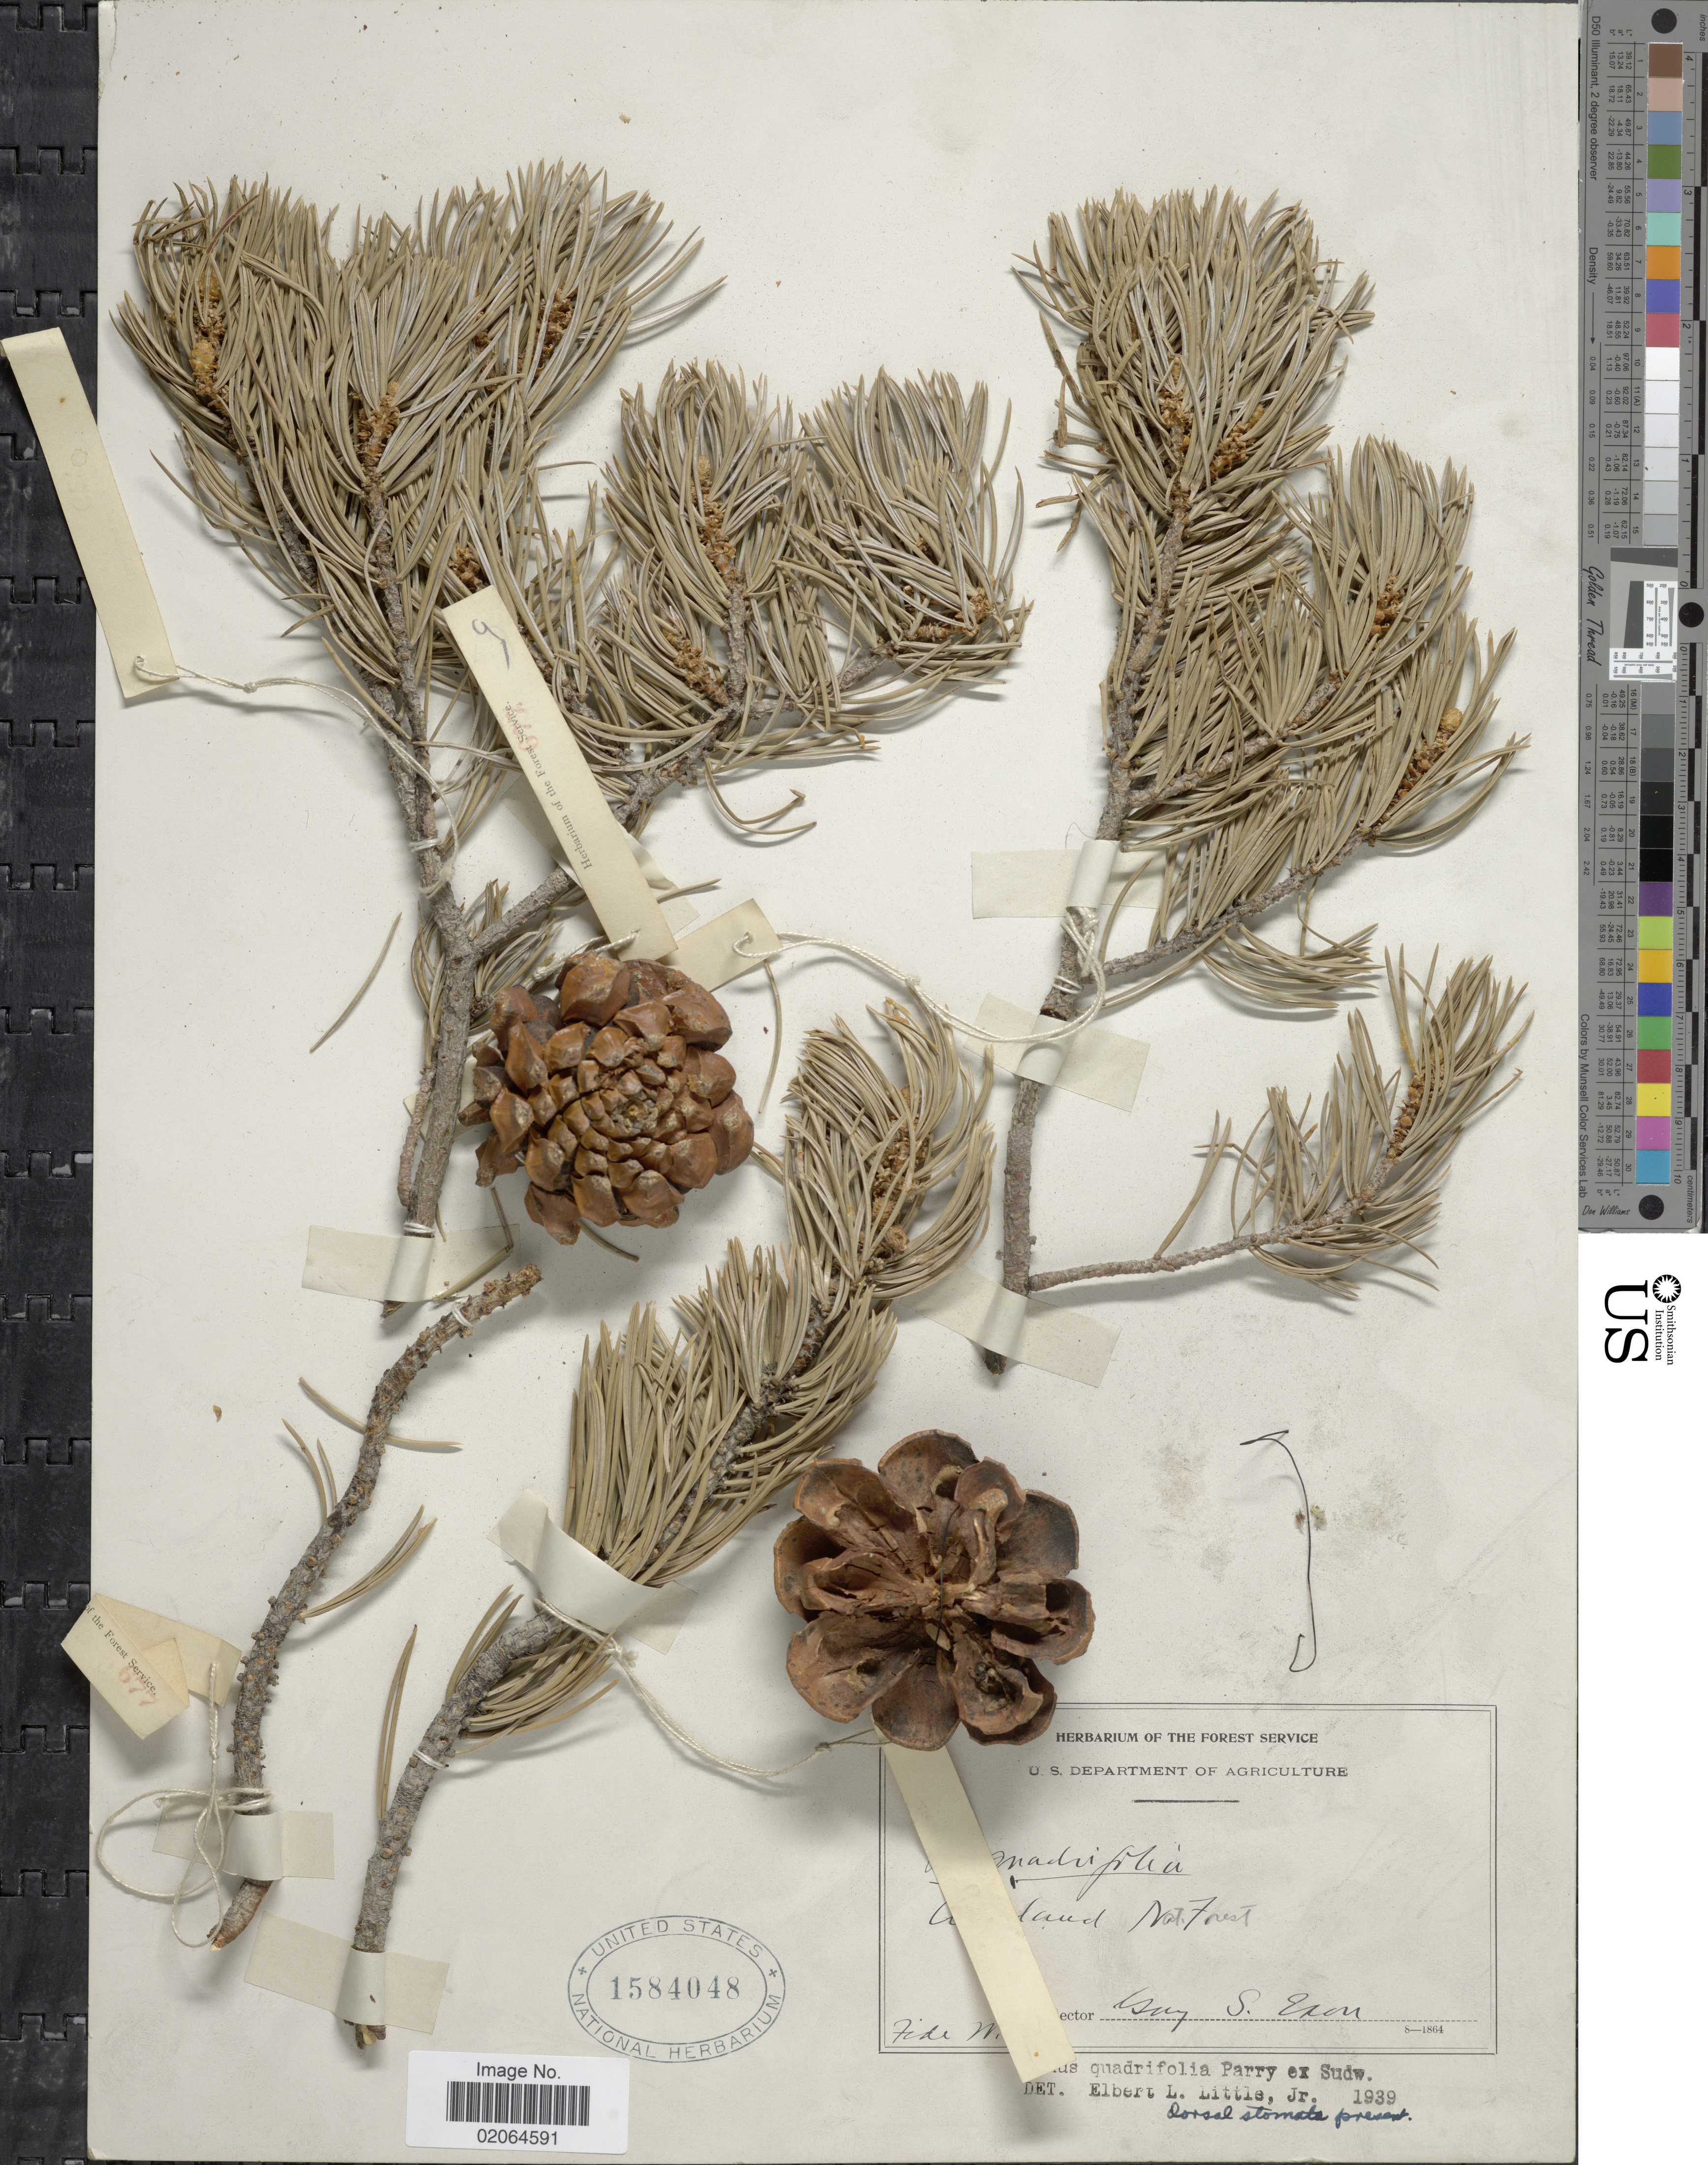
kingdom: Plantae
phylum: Tracheophyta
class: Pinopsida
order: Pinales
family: Pinaceae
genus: Pinus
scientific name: Pinus quadrifolia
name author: Parl. ex Sudw.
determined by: Little, Elbert L., Jr., (FSSR), United States Department of Agriculture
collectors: Collector illegible & Fide W.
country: United States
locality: ...land Nat. Forest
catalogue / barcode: US 1584048